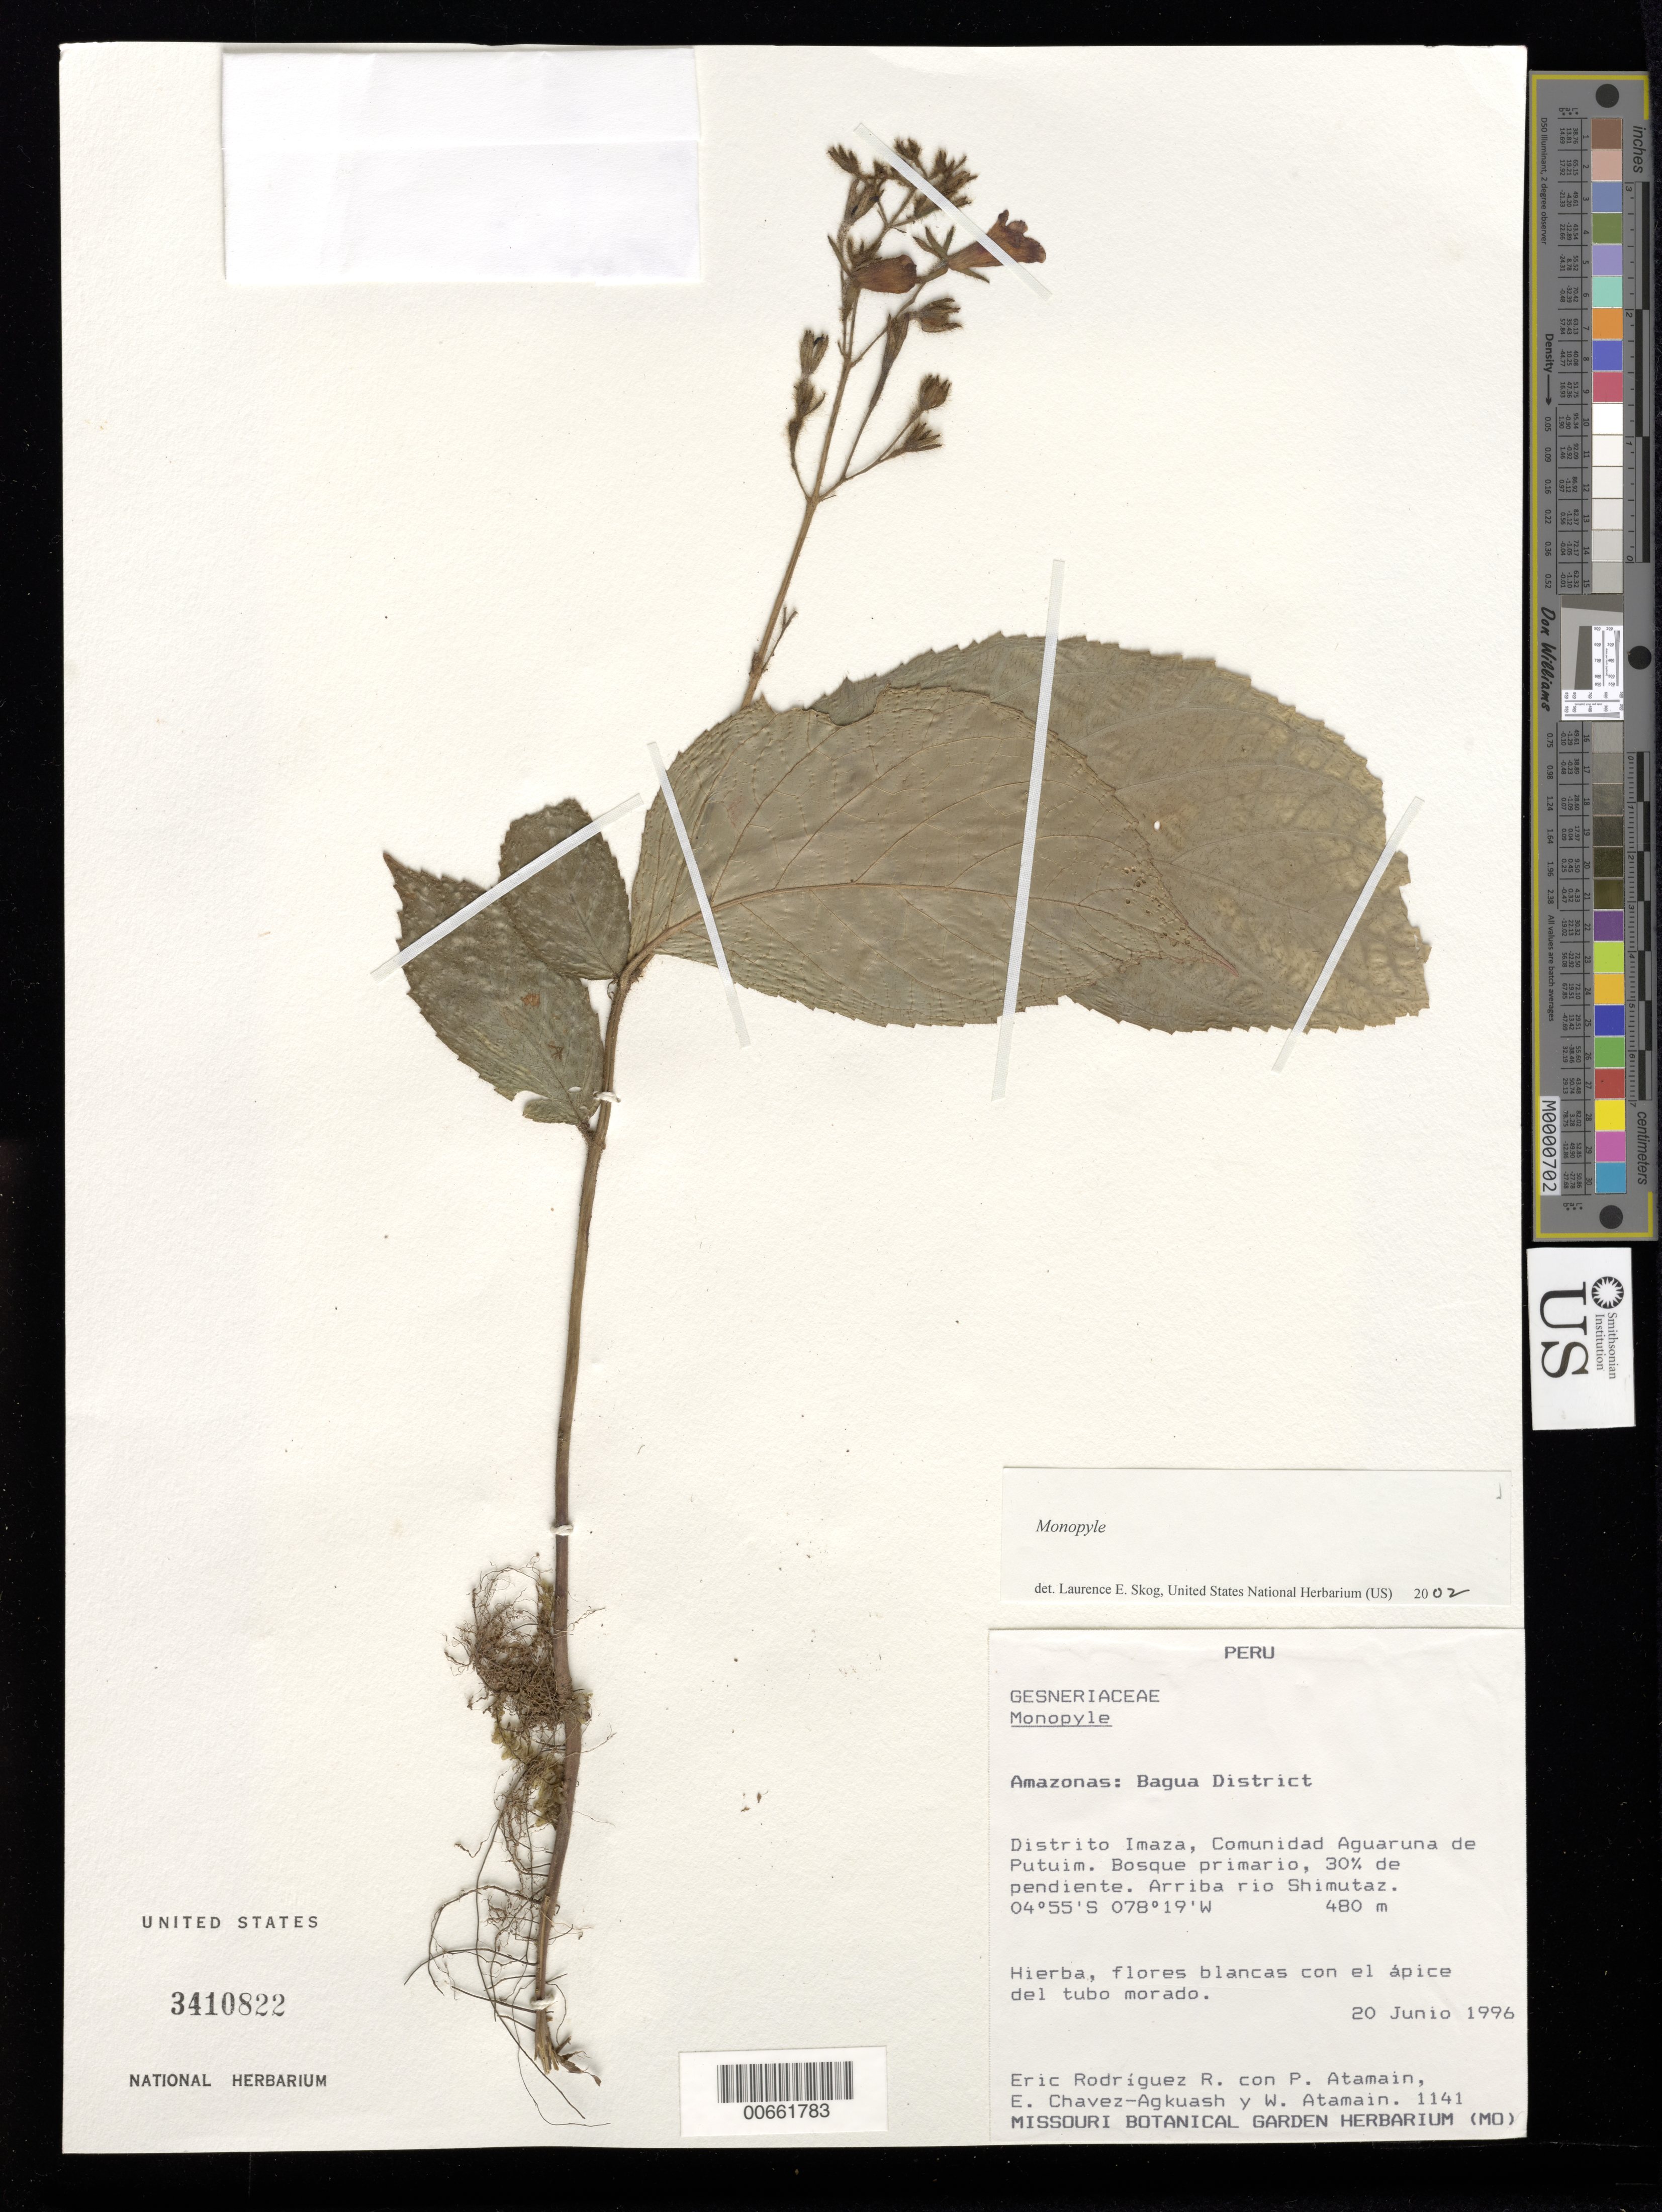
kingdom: Plantae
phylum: Tracheophyta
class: Magnoliopsida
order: Lamiales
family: Gesneriaceae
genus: Monopyle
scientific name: Monopyle sp.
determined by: Skog, Laurence E.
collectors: E. Rodriguez, P. Atamain, E. Chavez-Agkuash & W. Atamain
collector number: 1141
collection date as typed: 20 Jun 1996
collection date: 1996-06-20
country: Peru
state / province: Amazonas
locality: Bagua District, Distrito Imaza, comunidad Aguaruna de Putuim, arriba rio Shimutaz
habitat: Bosque primario, 30% de pendiente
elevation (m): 480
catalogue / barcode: US 3410822